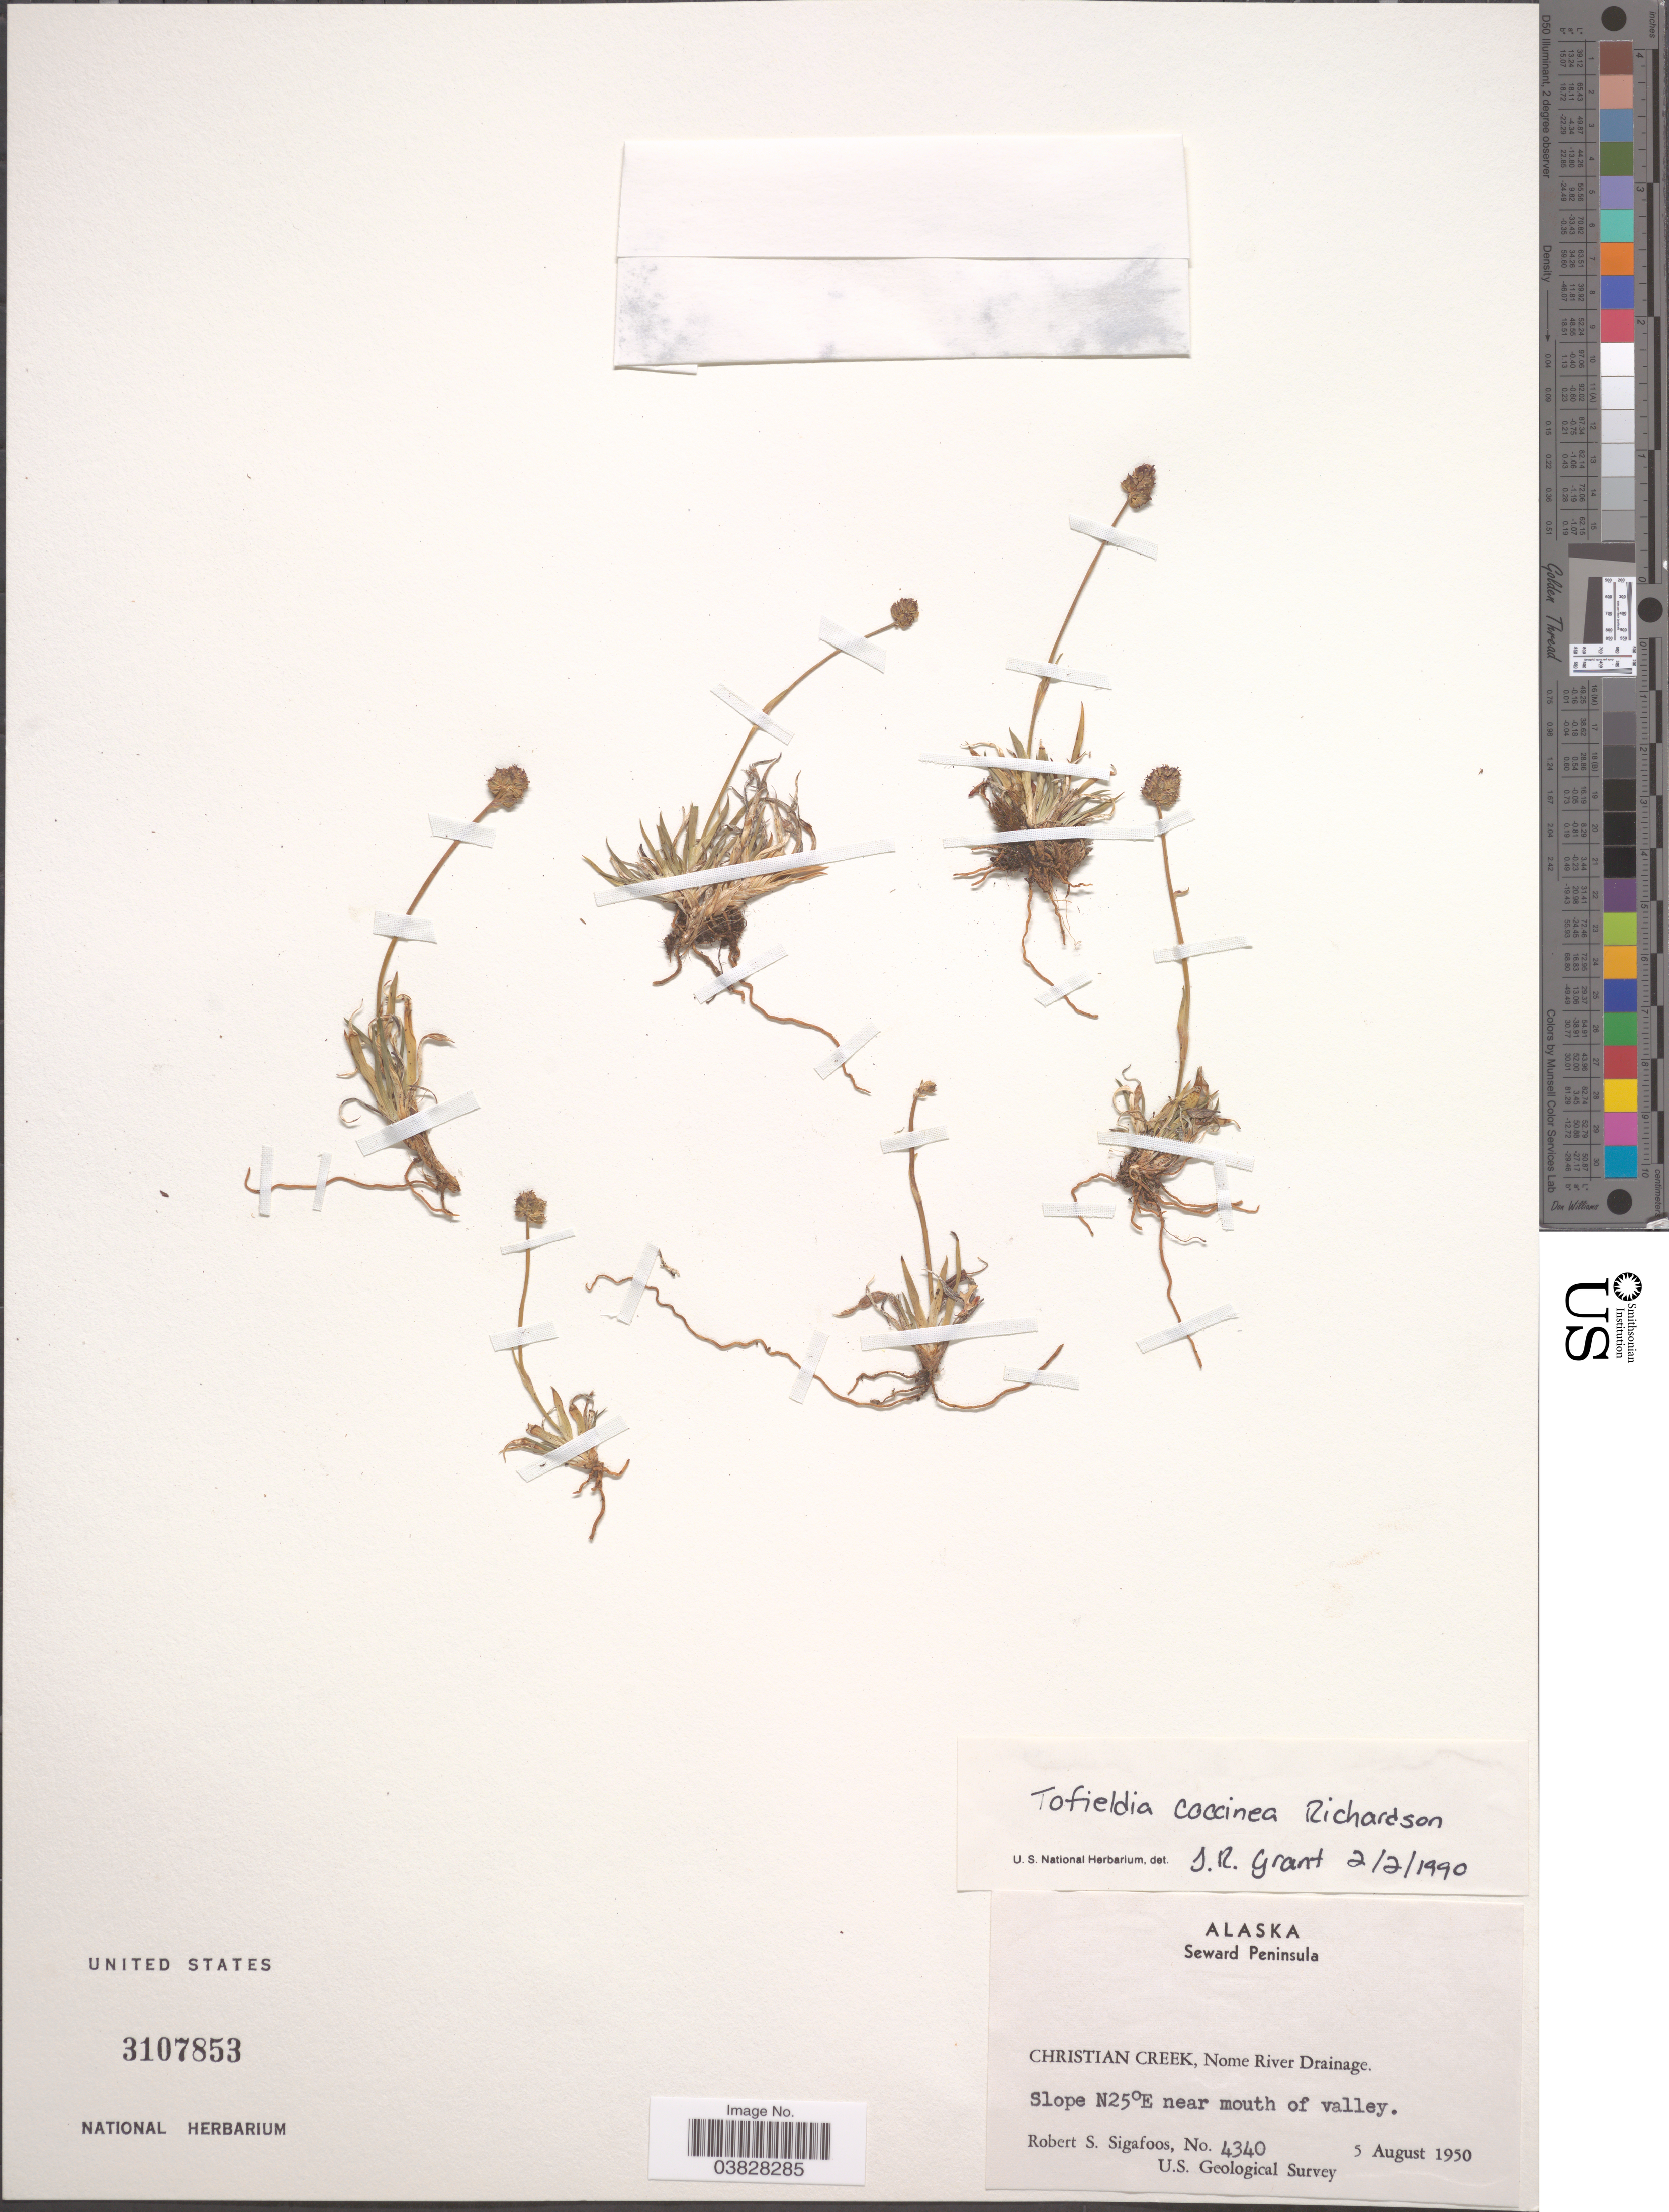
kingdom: Plantae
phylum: Tracheophyta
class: Liliopsida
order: Alismatales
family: Tofieldiaceae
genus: Tofieldia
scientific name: Tofieldia coccinea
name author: Richardson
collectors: R. Sigafoos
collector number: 4340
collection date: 1950-08-05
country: United States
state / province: Alaska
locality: Seward Peninsula. Christian Creek, Nome River Drainage. Slope N25°E near mouth of valley.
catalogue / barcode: US 3107853